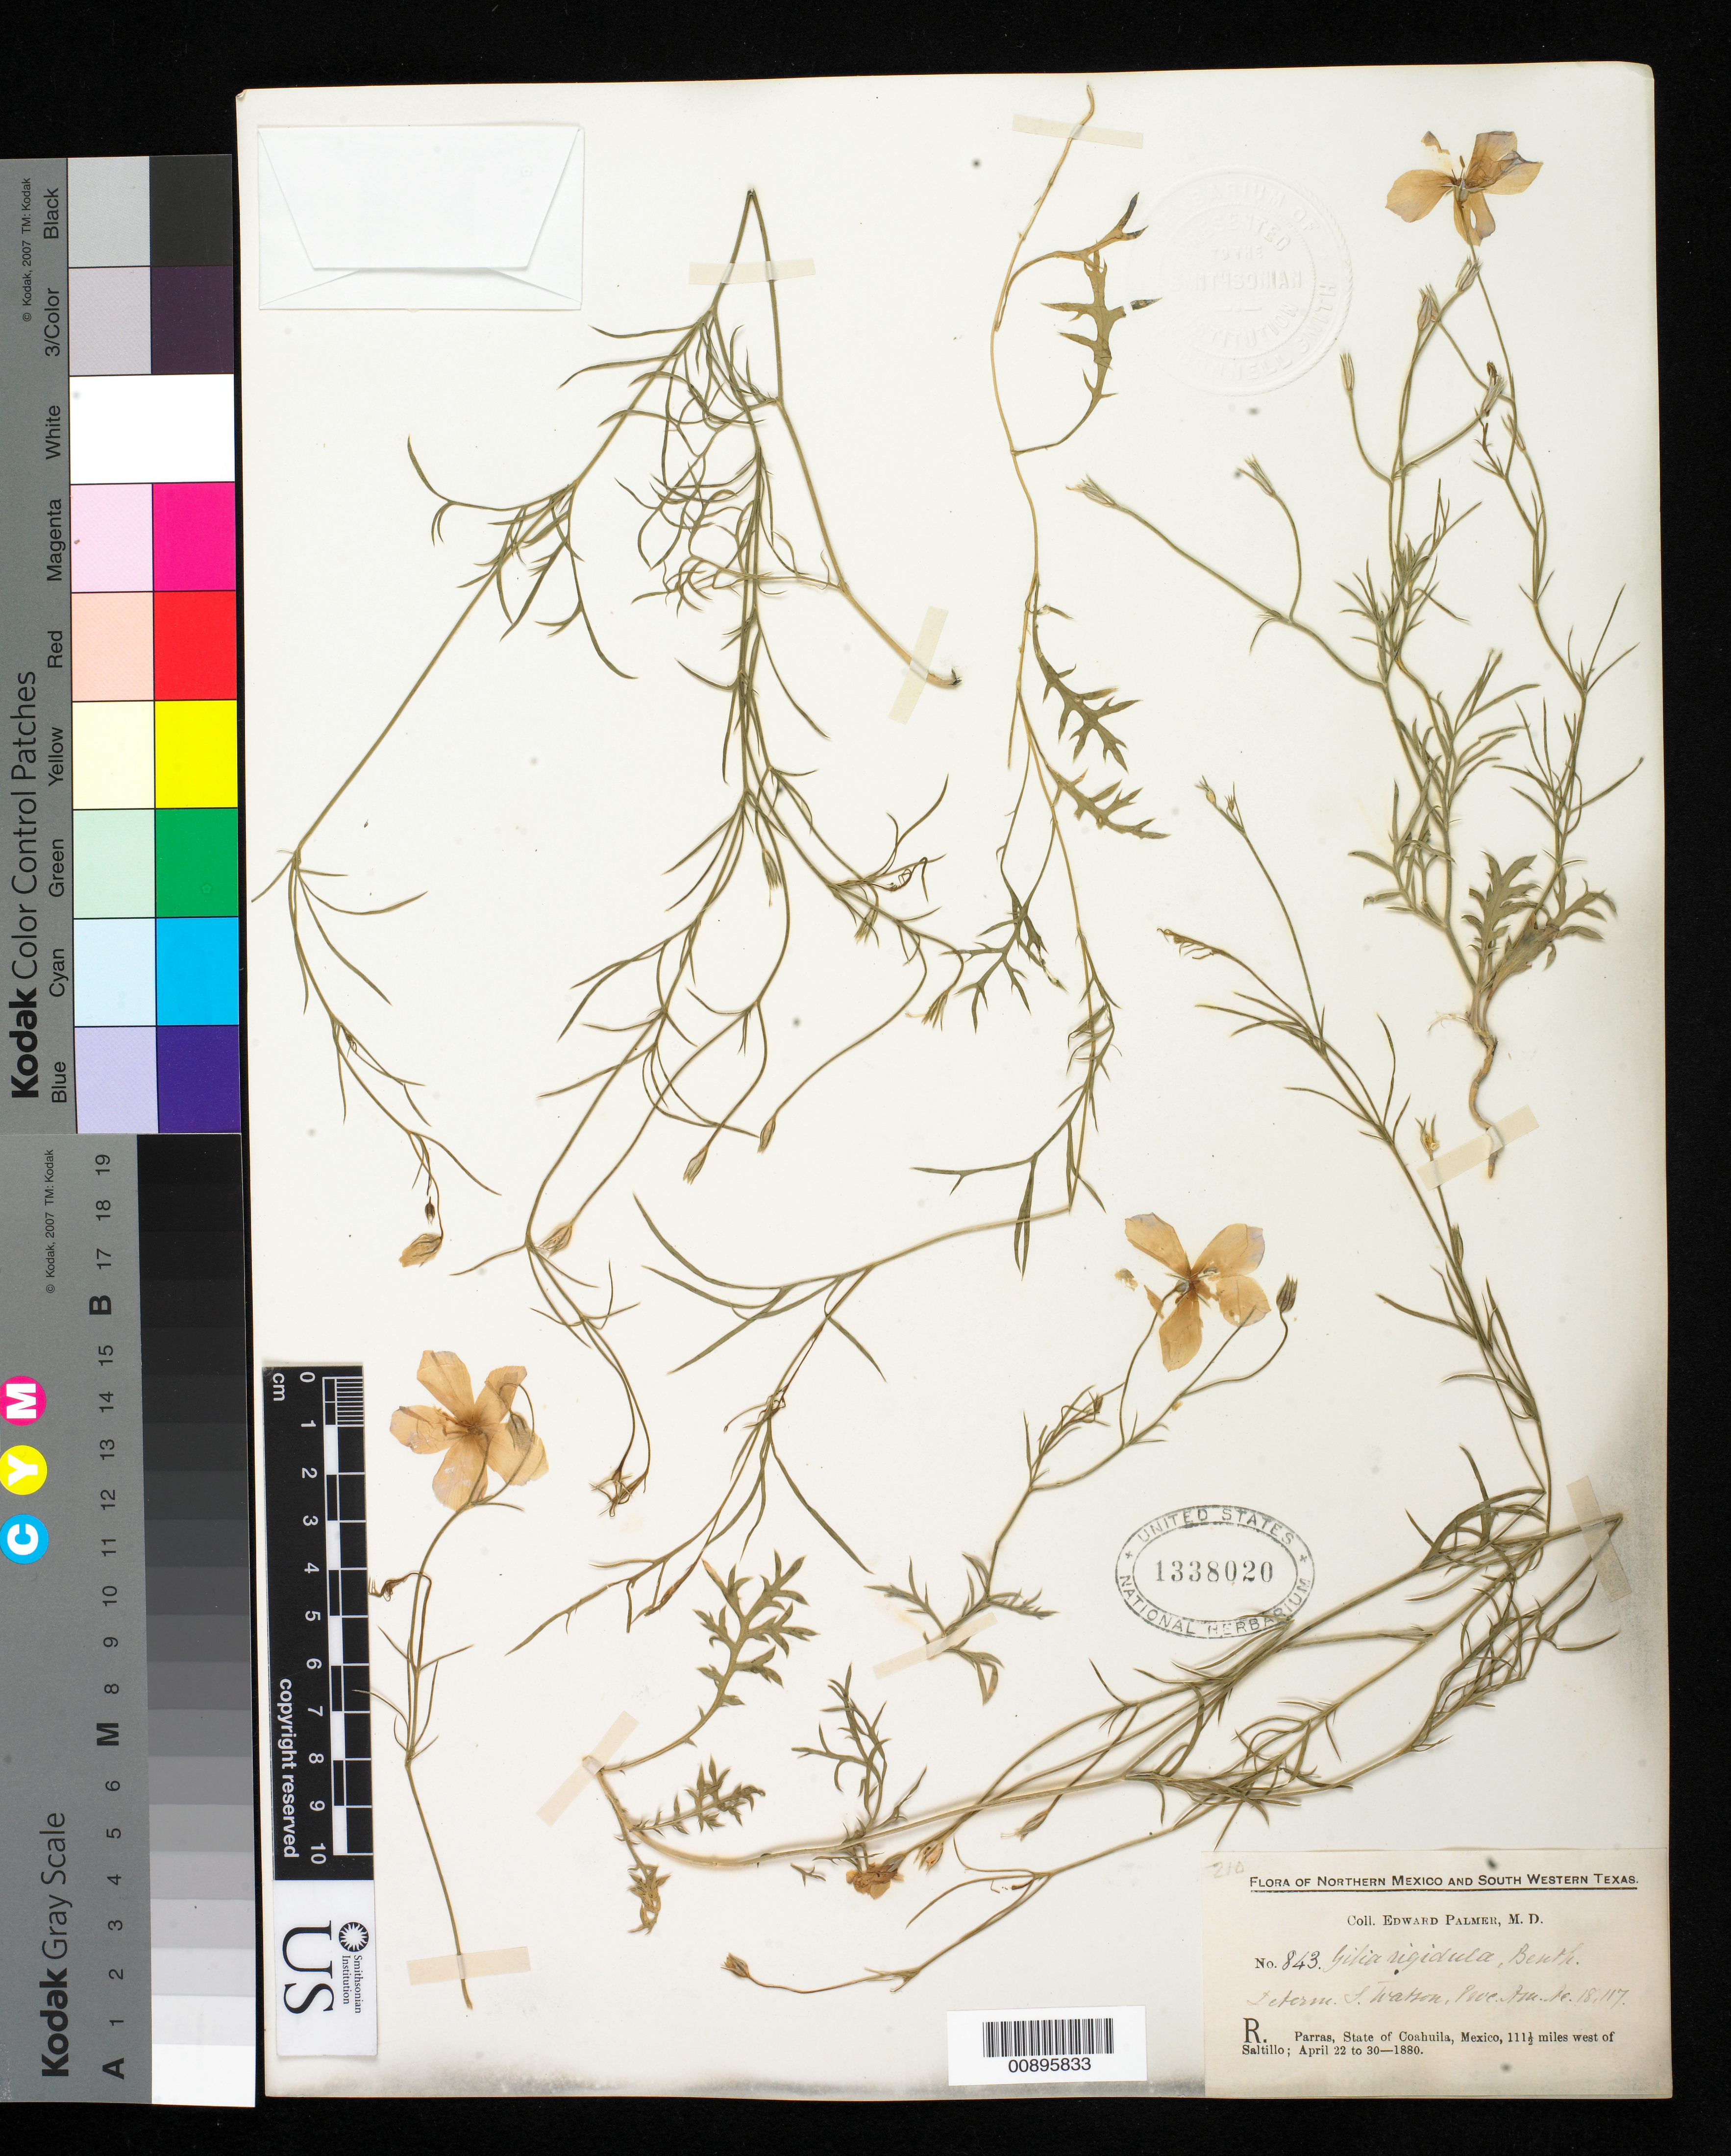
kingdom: Plantae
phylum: Tracheophyta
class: Magnoliopsida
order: Ericales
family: Polemoniaceae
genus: Giliastrum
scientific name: Giliastrum rigidulum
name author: (Benth.) Rydb.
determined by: Strong, Mark T., (BOT), Smithsonian Institution - National Museum of Natural History (UNITED STATES)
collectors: E. Palmer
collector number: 843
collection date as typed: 22 Apr 1880 to 30 Apr 1880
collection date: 1880-04-22/1880-04-30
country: Mexico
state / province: Coahuila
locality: R. Parras, Coahuila 111½ miles west of Saltillo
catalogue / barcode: US 1338020